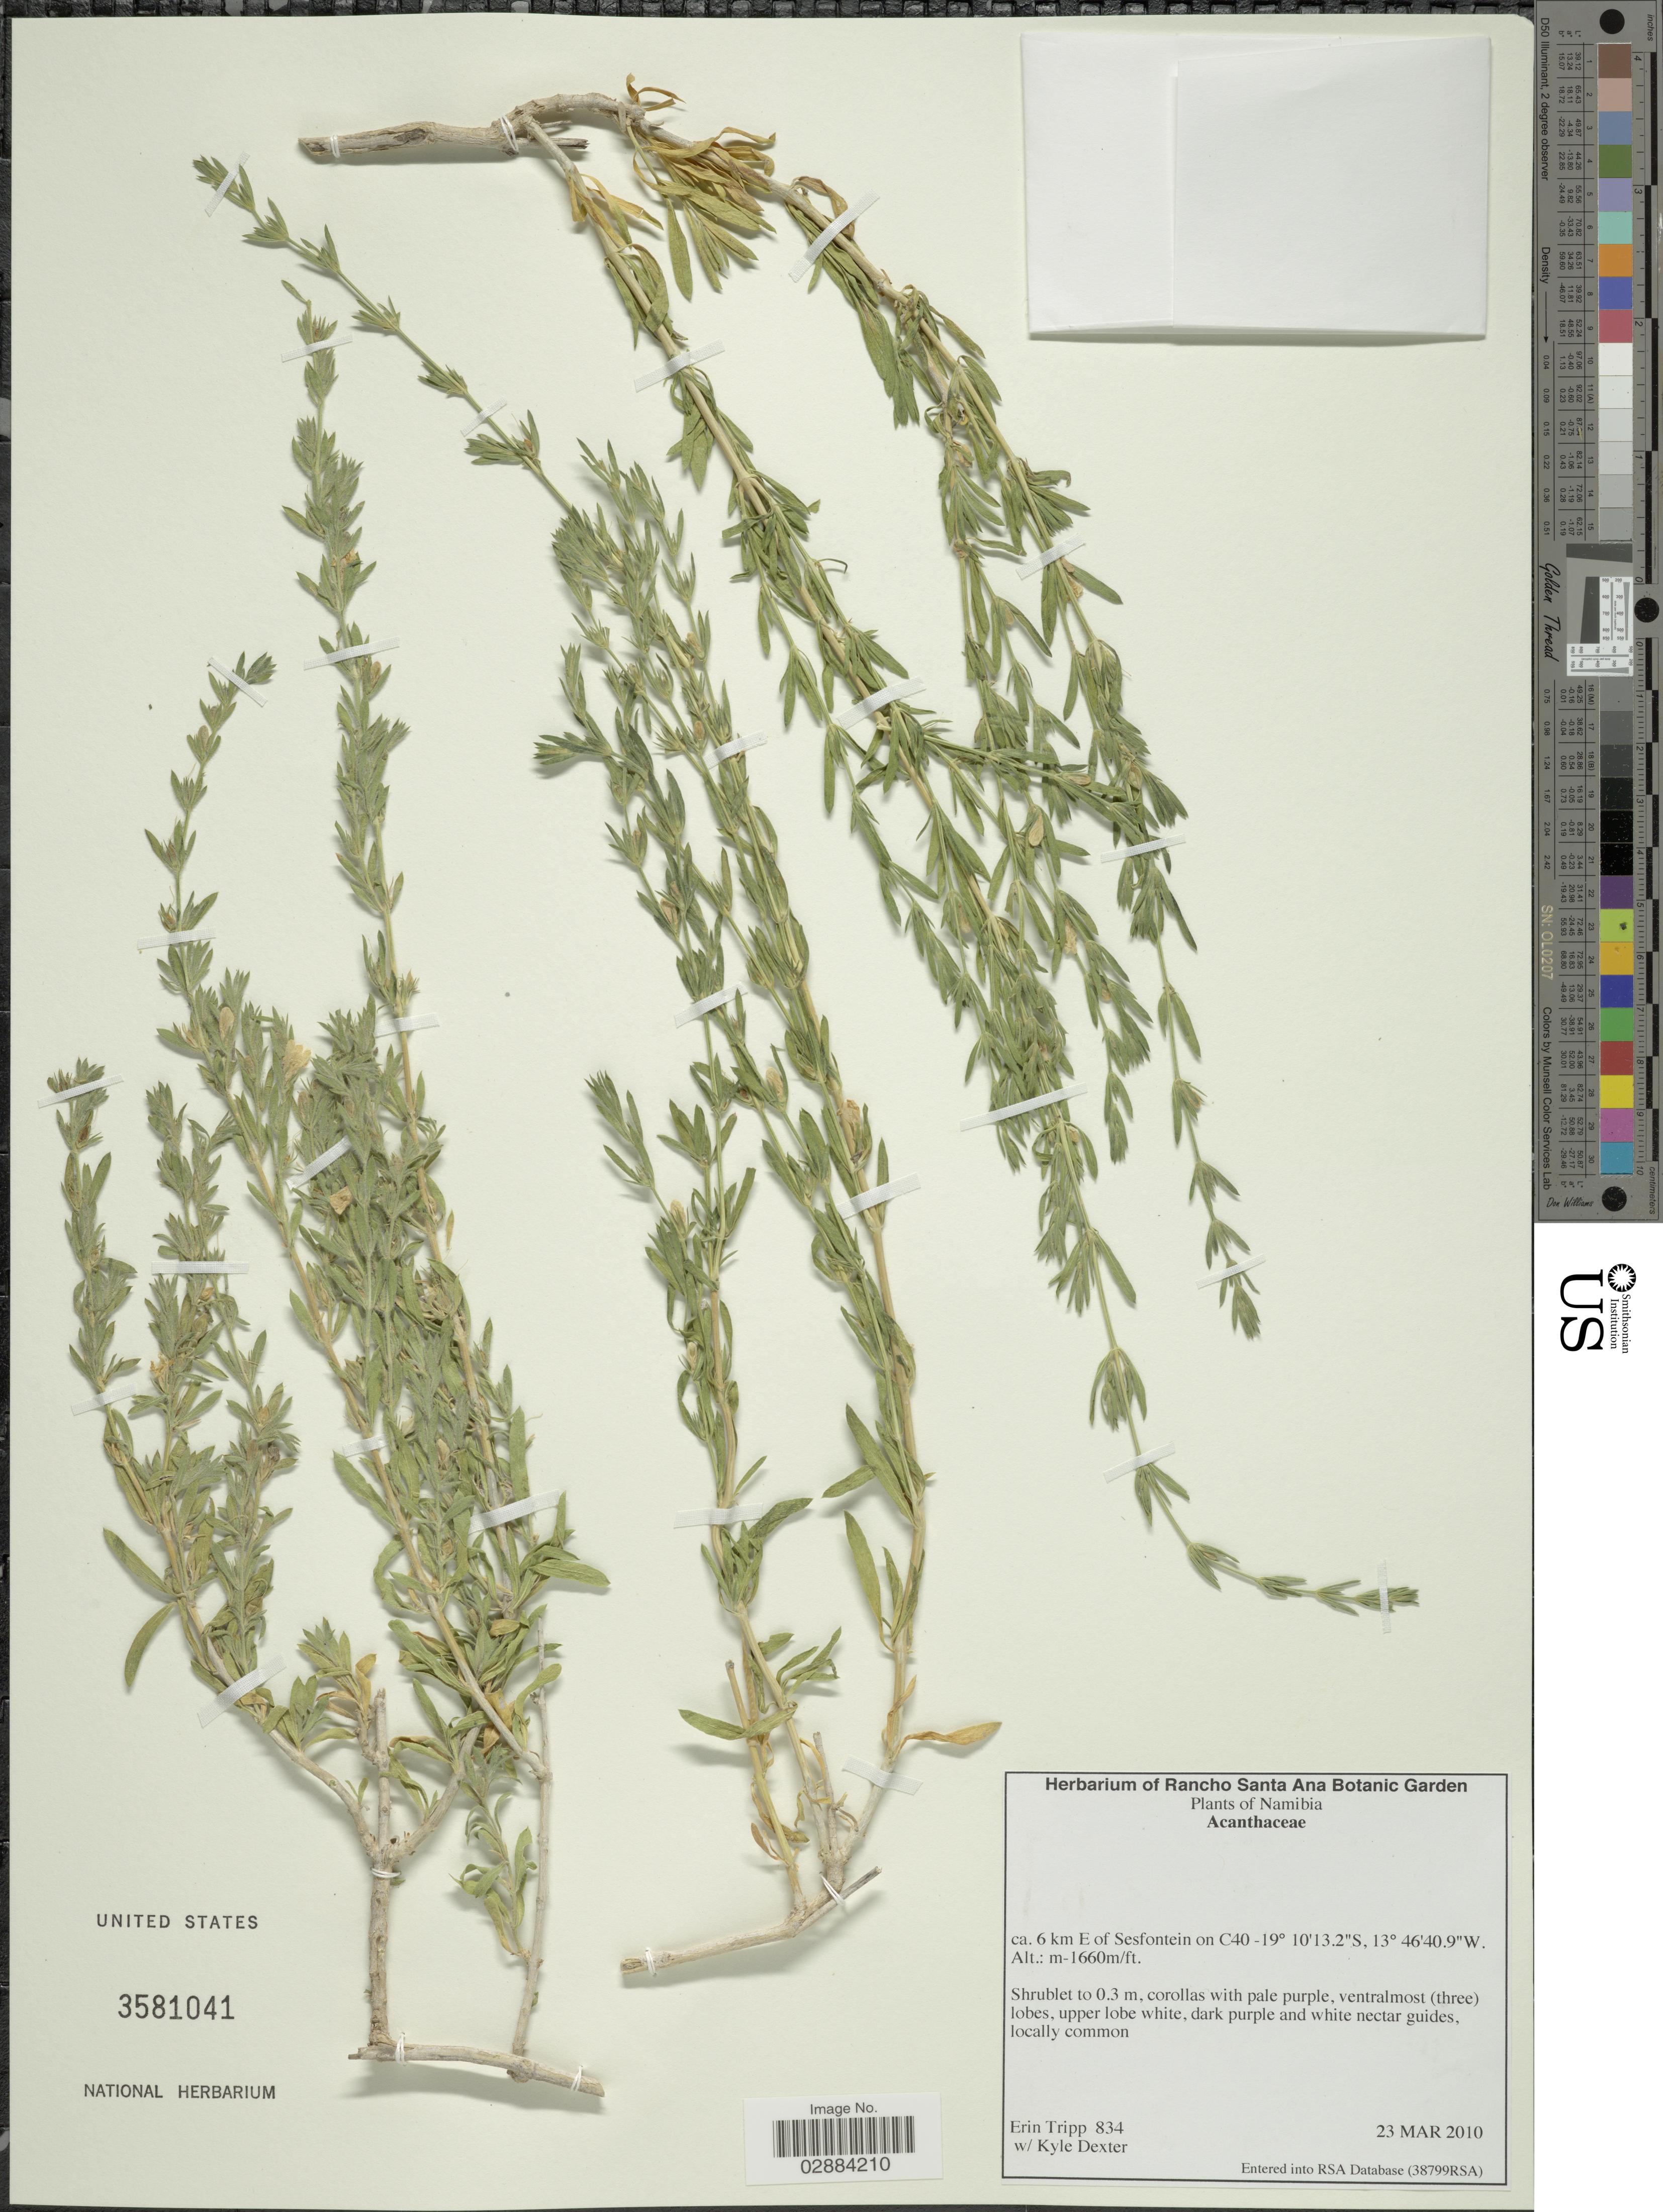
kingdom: Plantae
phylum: Tracheophyta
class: Magnoliopsida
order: Lamiales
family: Acanthaceae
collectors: E. Tripp & K. Dexter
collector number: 834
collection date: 2010-03-23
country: Namibia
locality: Ca. 6 km E of Sesfontein on C40.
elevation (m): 1660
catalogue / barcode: US 3581041